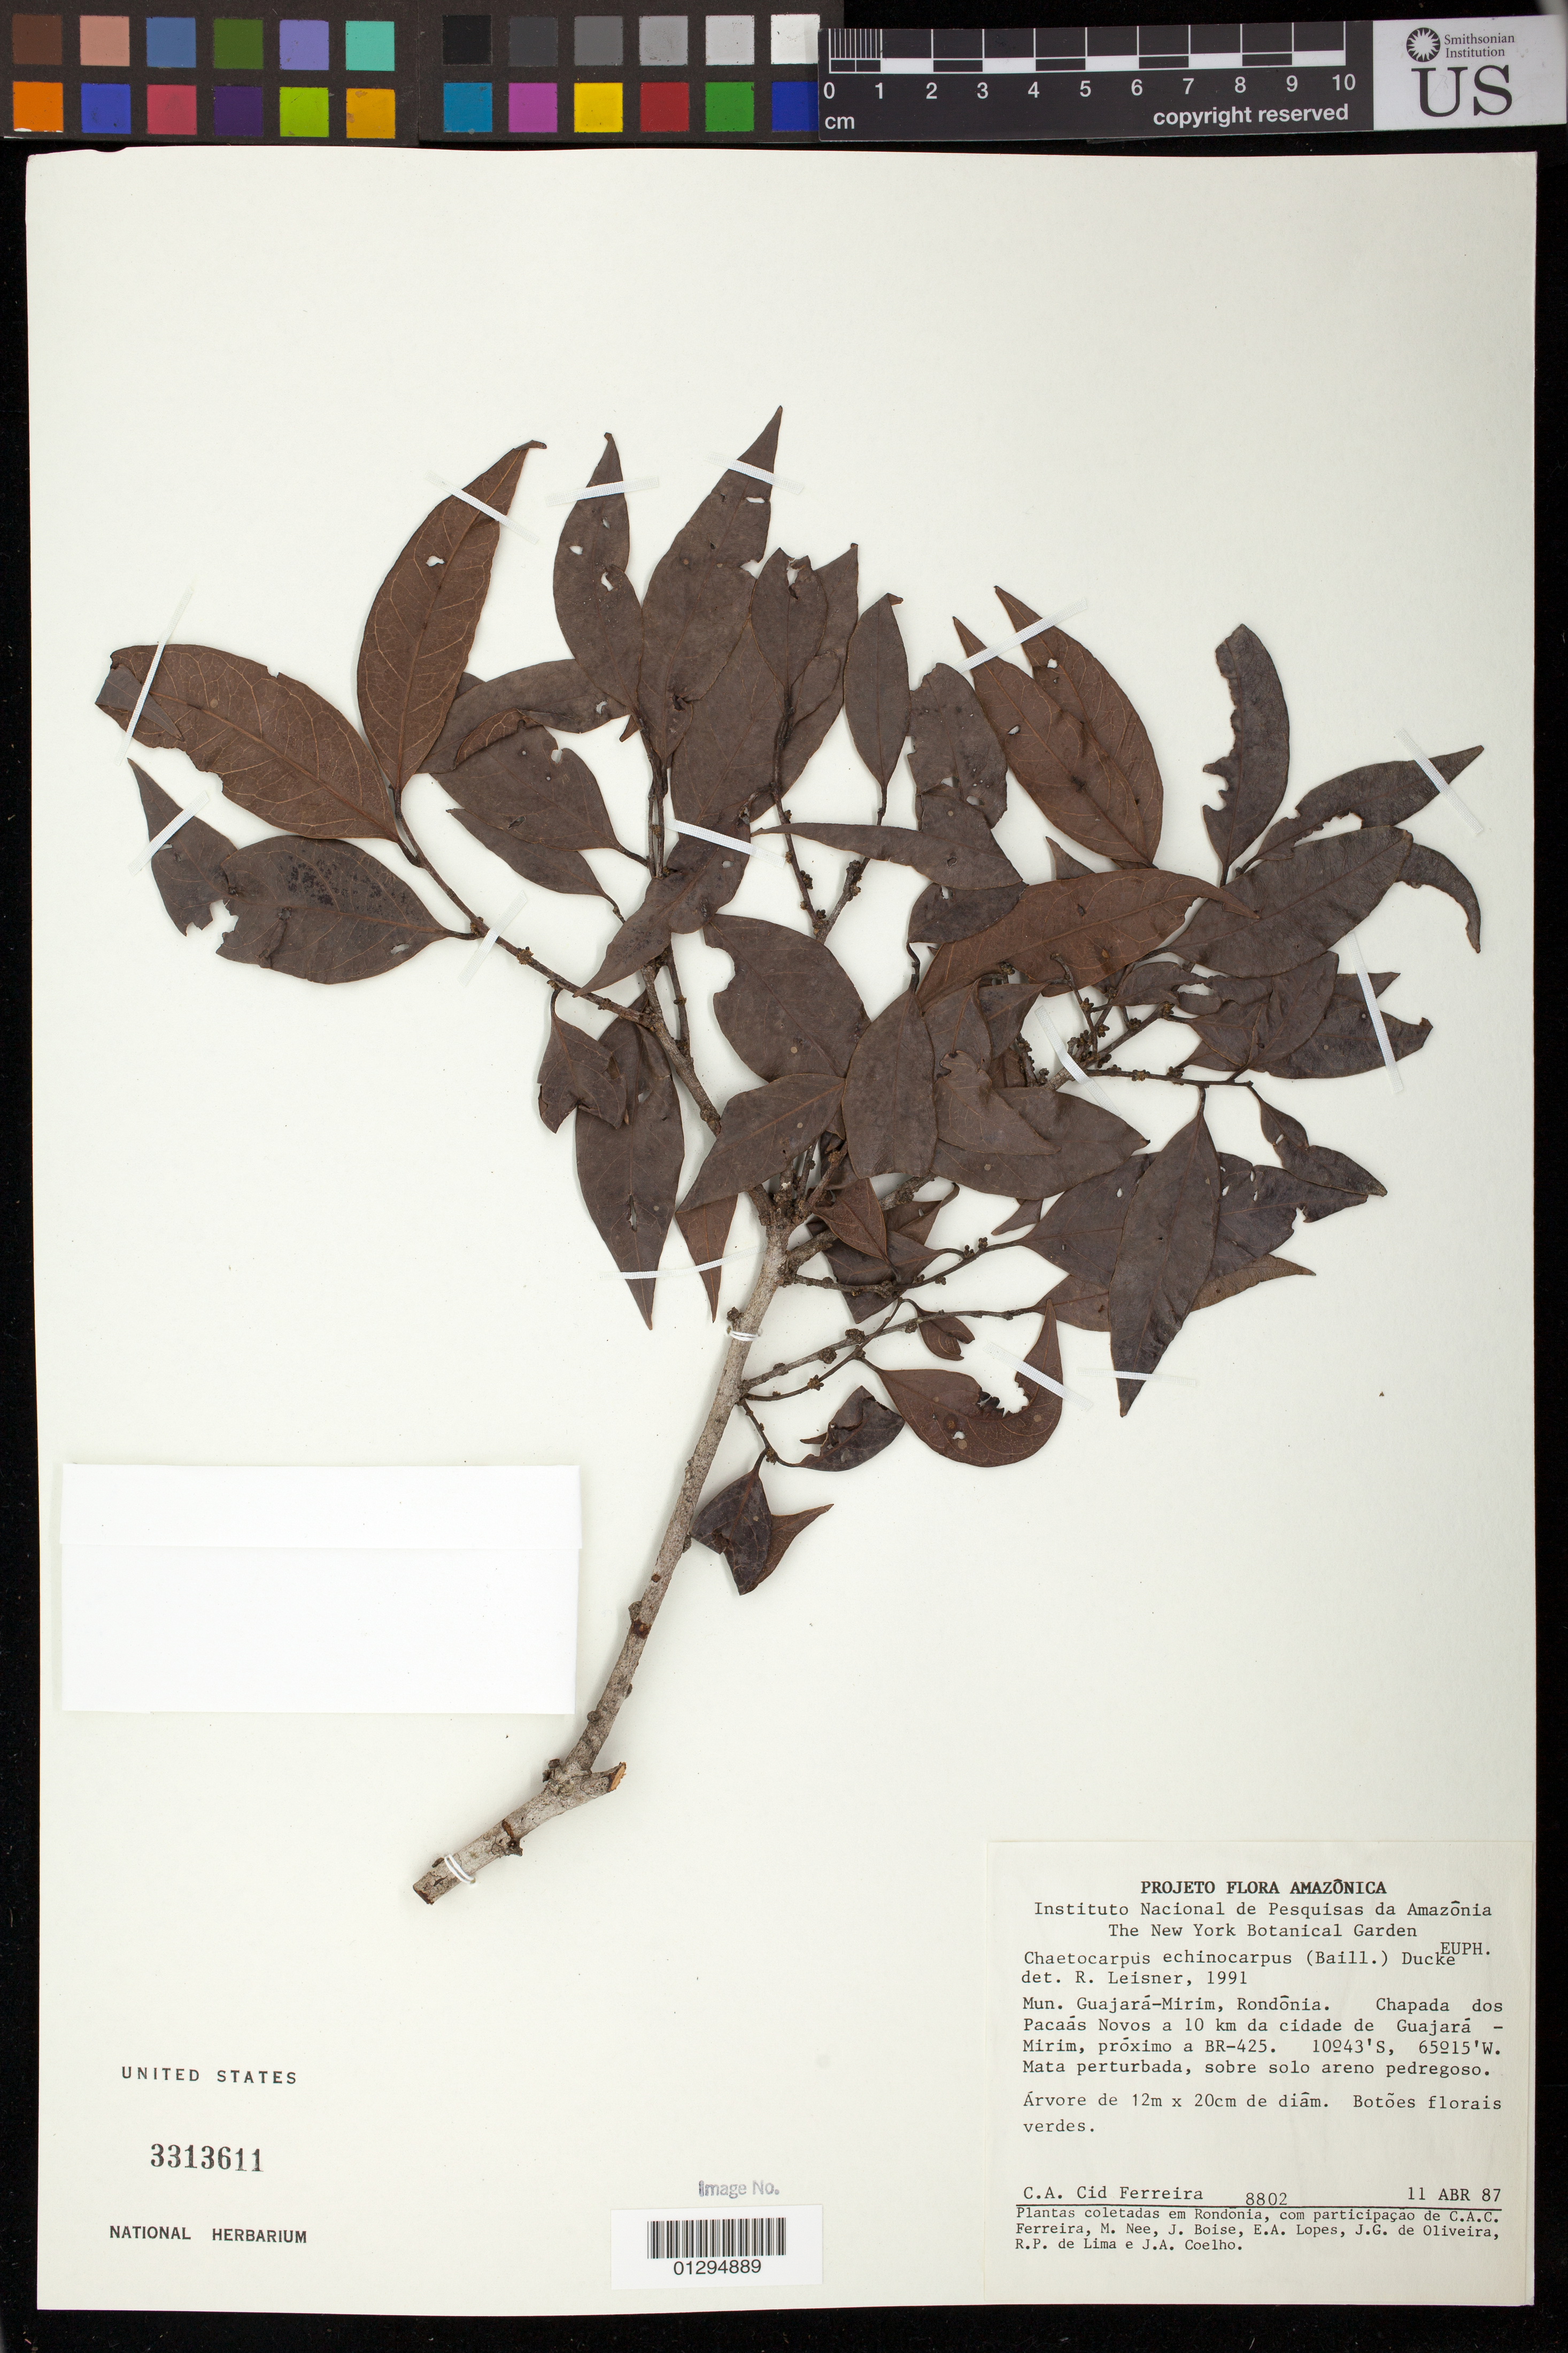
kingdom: Plantae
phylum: Tracheophyta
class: Magnoliopsida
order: Malpighiales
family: Peraceae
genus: Chaetocarpus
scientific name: Chaetocarpus echinocarpus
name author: (Baill.) Ducke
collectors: C. A. Cid Ferreira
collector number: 8802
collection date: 1987-04-11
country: Brazil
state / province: Rondonia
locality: Mun. Guajara-Mirim, Rondonia. Chapada dos Pacaas Novos a 10 km da cidade de Guajara - Mirim, proximo a BR-425.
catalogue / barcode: US 3313611